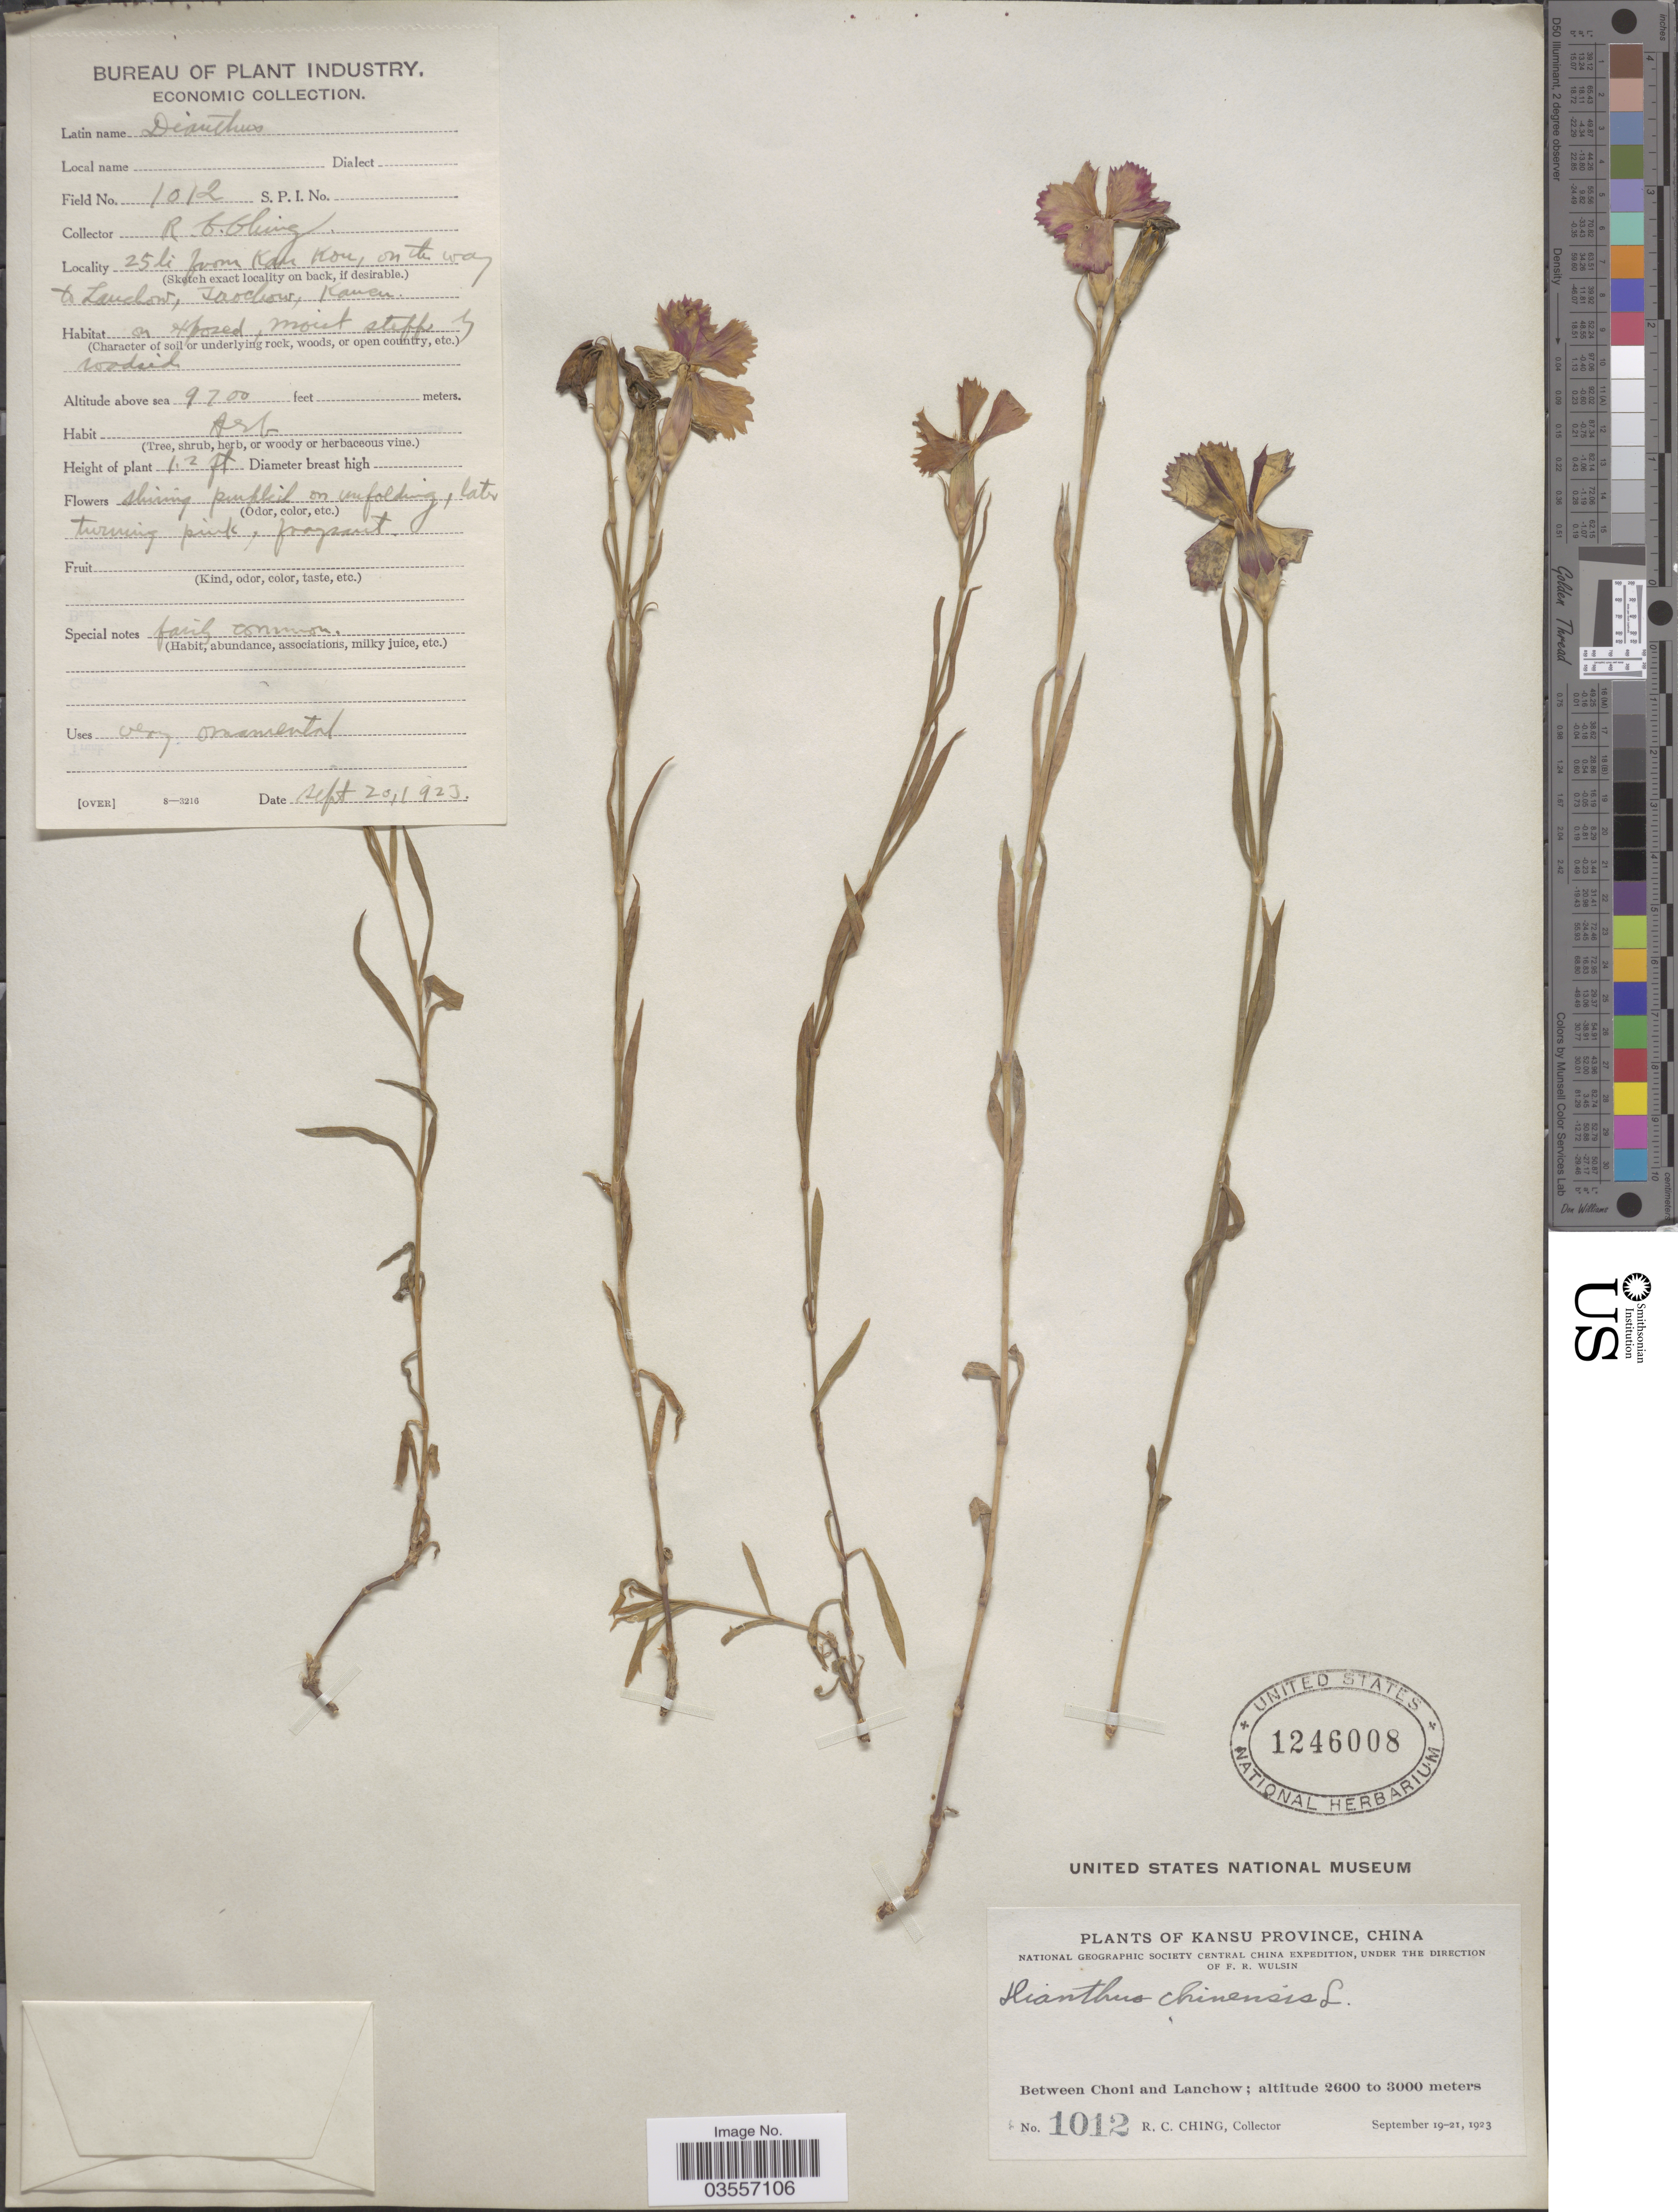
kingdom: Plantae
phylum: Tracheophyta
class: Magnoliopsida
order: Caryophyllales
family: Caryophyllaceae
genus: Dianthus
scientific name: Dianthus chinensis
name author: L.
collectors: R. C. Ching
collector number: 1012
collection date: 1923-09-20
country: China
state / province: Gansu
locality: Kansu Province. Between Choni and Lanchow. 25 li. from Kan Kou, on the way to Lanchow, Taochow.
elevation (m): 2957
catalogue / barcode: US 1246008